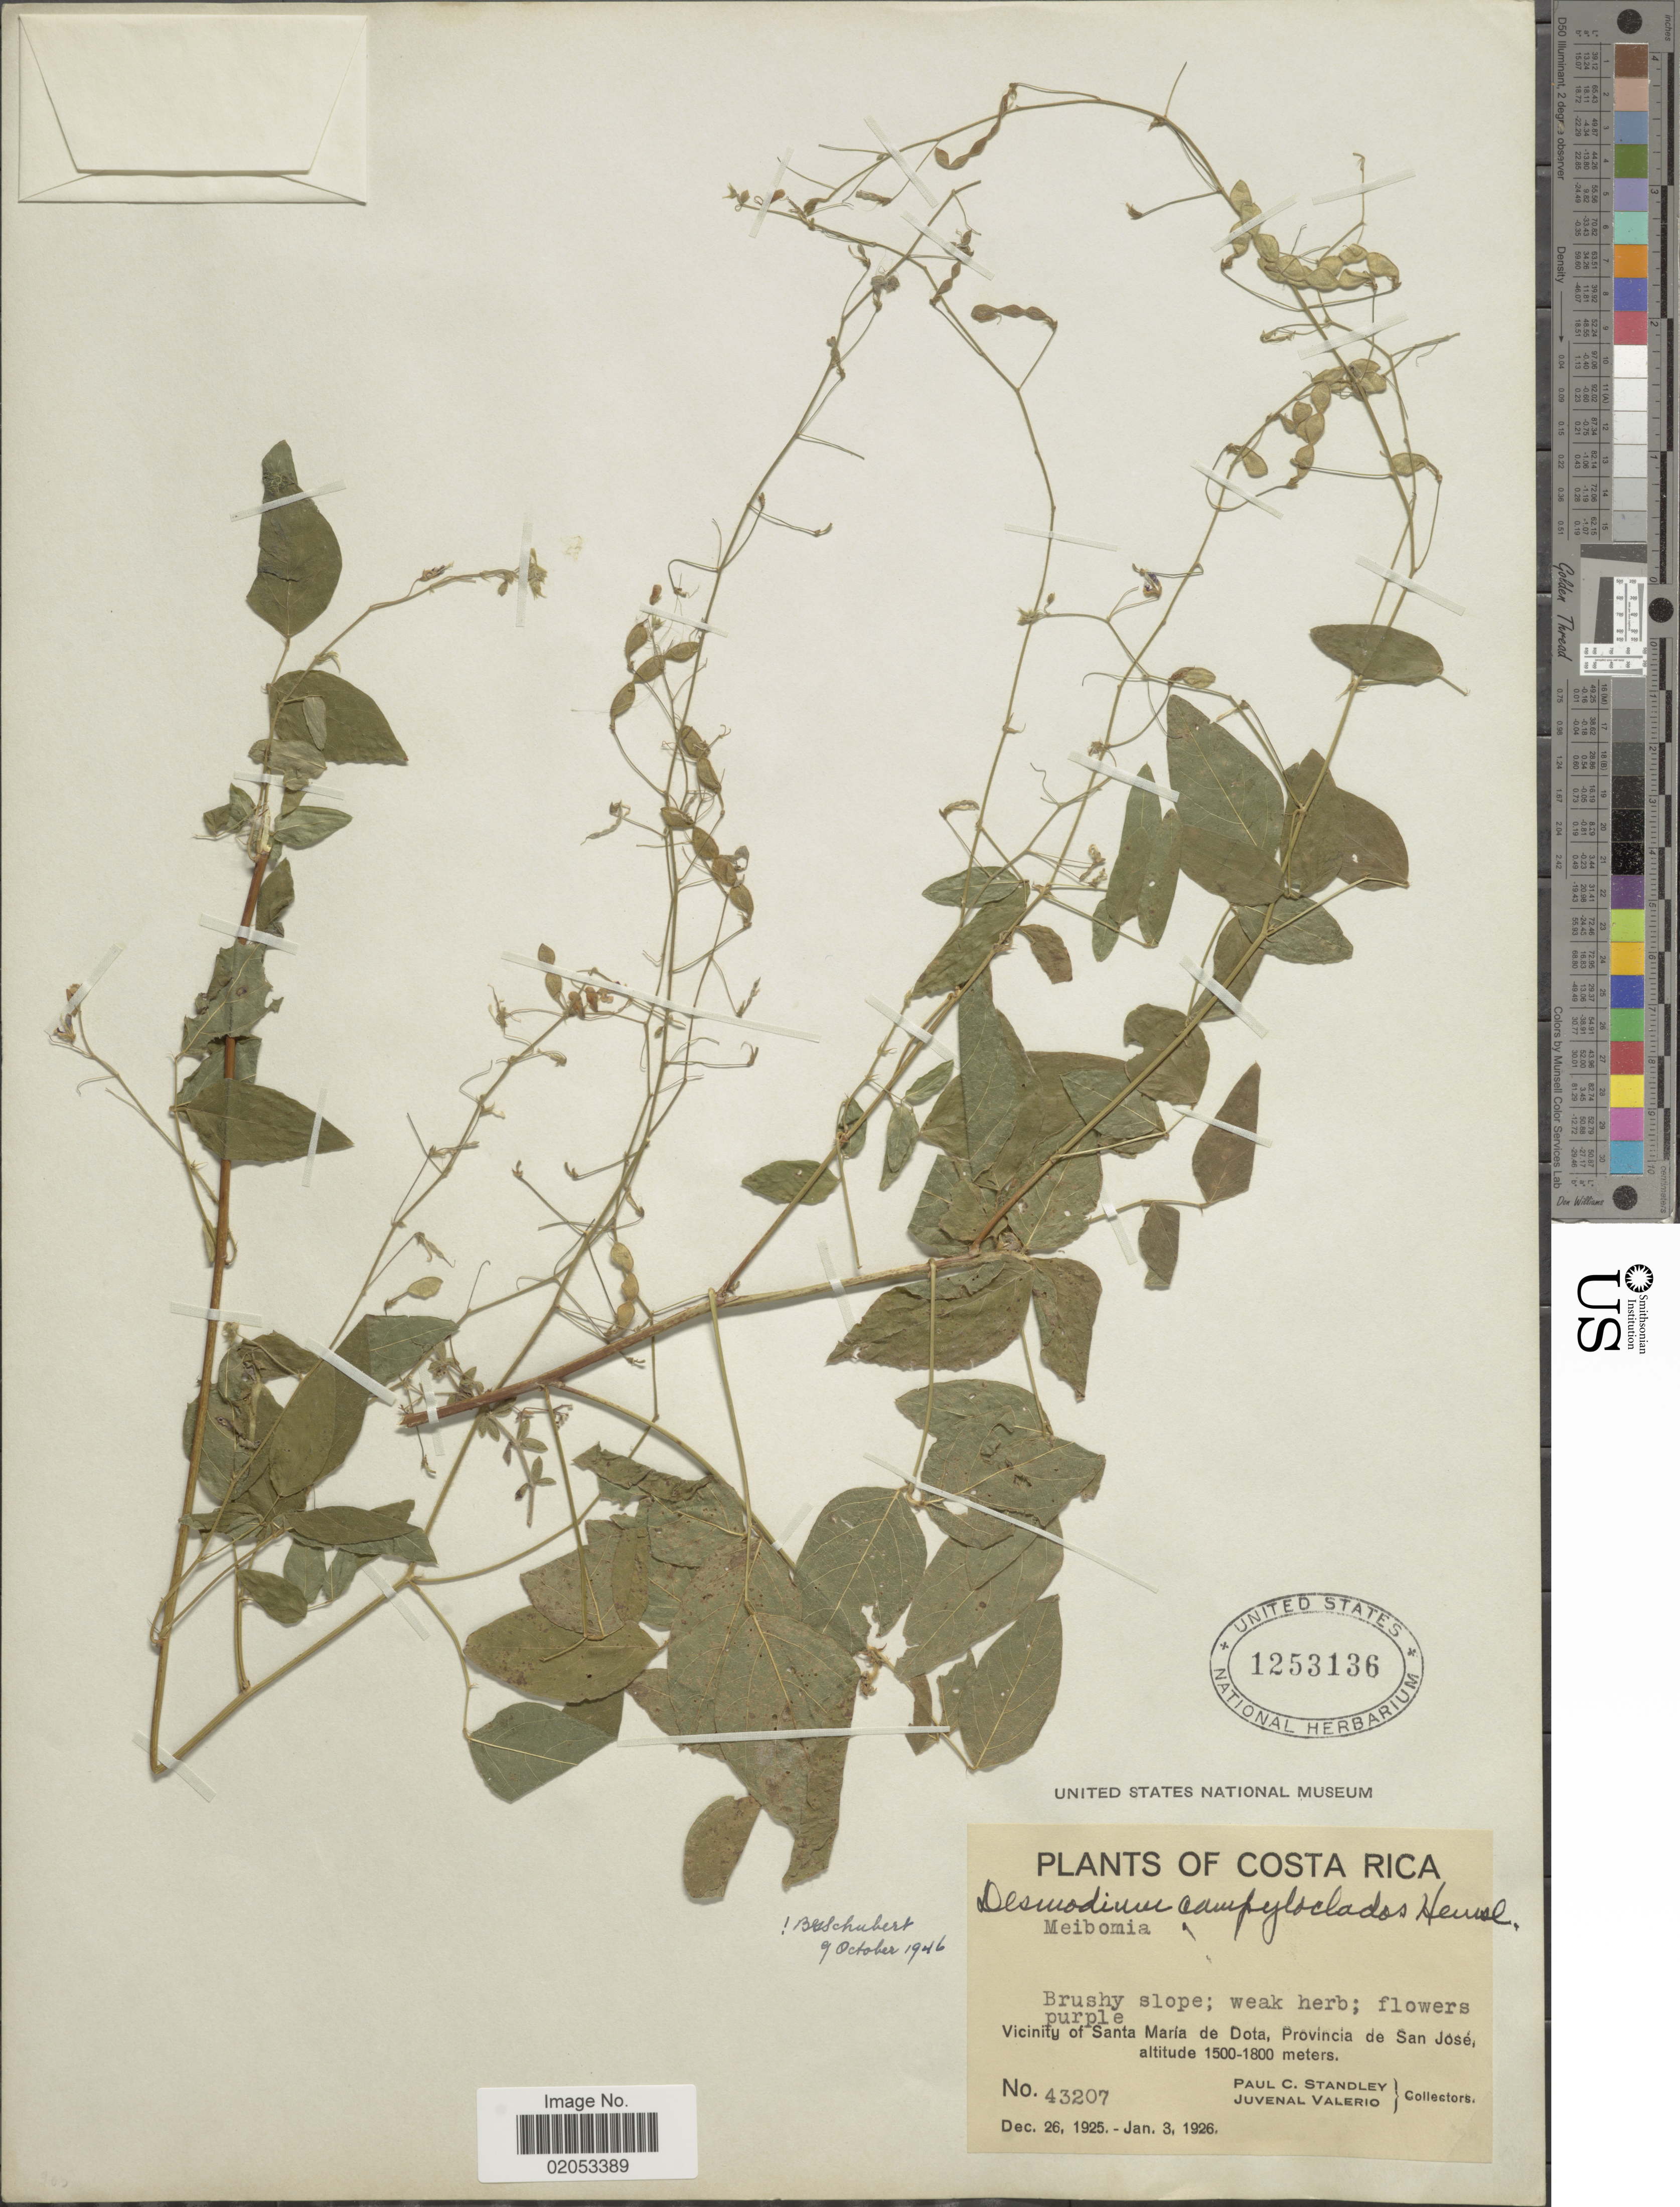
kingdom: Plantae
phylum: Tracheophyta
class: Magnoliopsida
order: Fabales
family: Fabaceae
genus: Desmodium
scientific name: Desmodium campyloclados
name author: Hemsl.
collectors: P. C. Standley & J. Valerio R.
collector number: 43207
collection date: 1925-12-26/1926-01-03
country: Costa Rica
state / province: San José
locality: Brushy slope; Vicinity of Santa María de Dota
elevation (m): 1500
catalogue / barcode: US 1253136